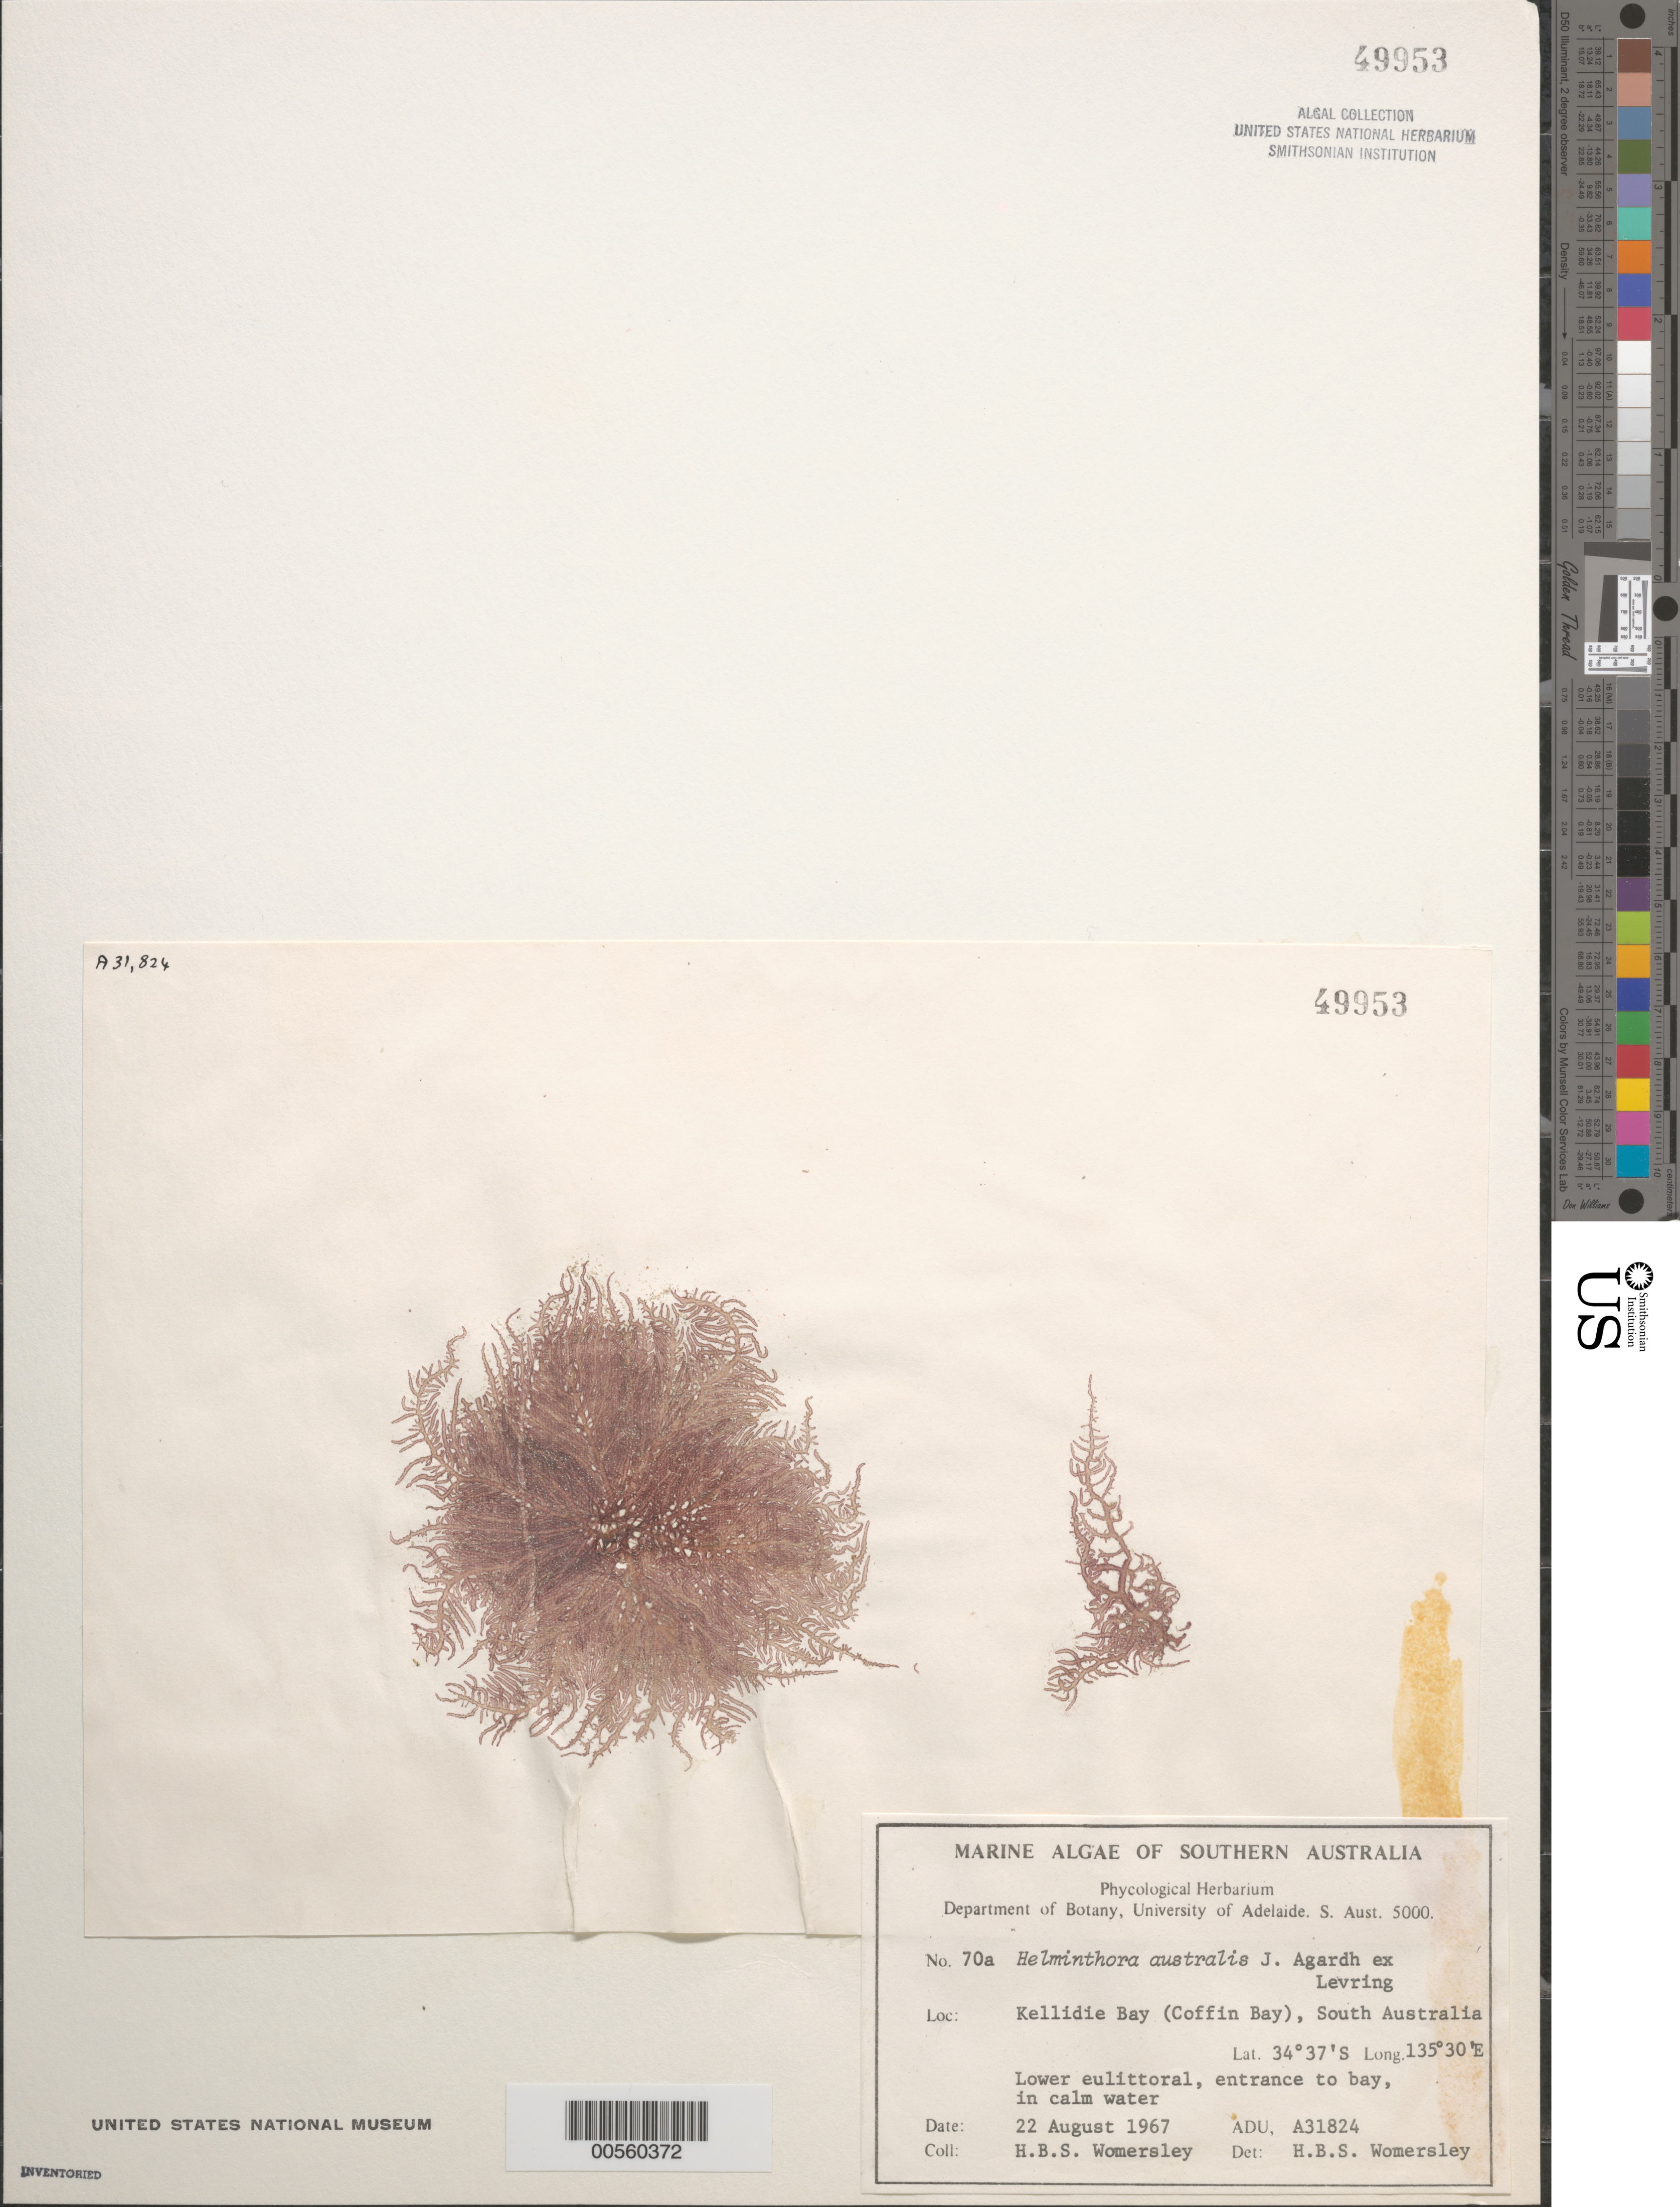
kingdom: Plantae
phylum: Rhodophyta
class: Florideophyceae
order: Nemaliales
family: Liagoraceae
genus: Helminthora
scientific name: Helminthora australis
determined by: Womersley, H. B. S.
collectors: H. B. S. Womersley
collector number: ADU A31824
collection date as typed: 22 Aug 1967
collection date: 1967-08-22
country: Australia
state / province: South Australia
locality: Kellidie bay, coffin bay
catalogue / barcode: US 49953